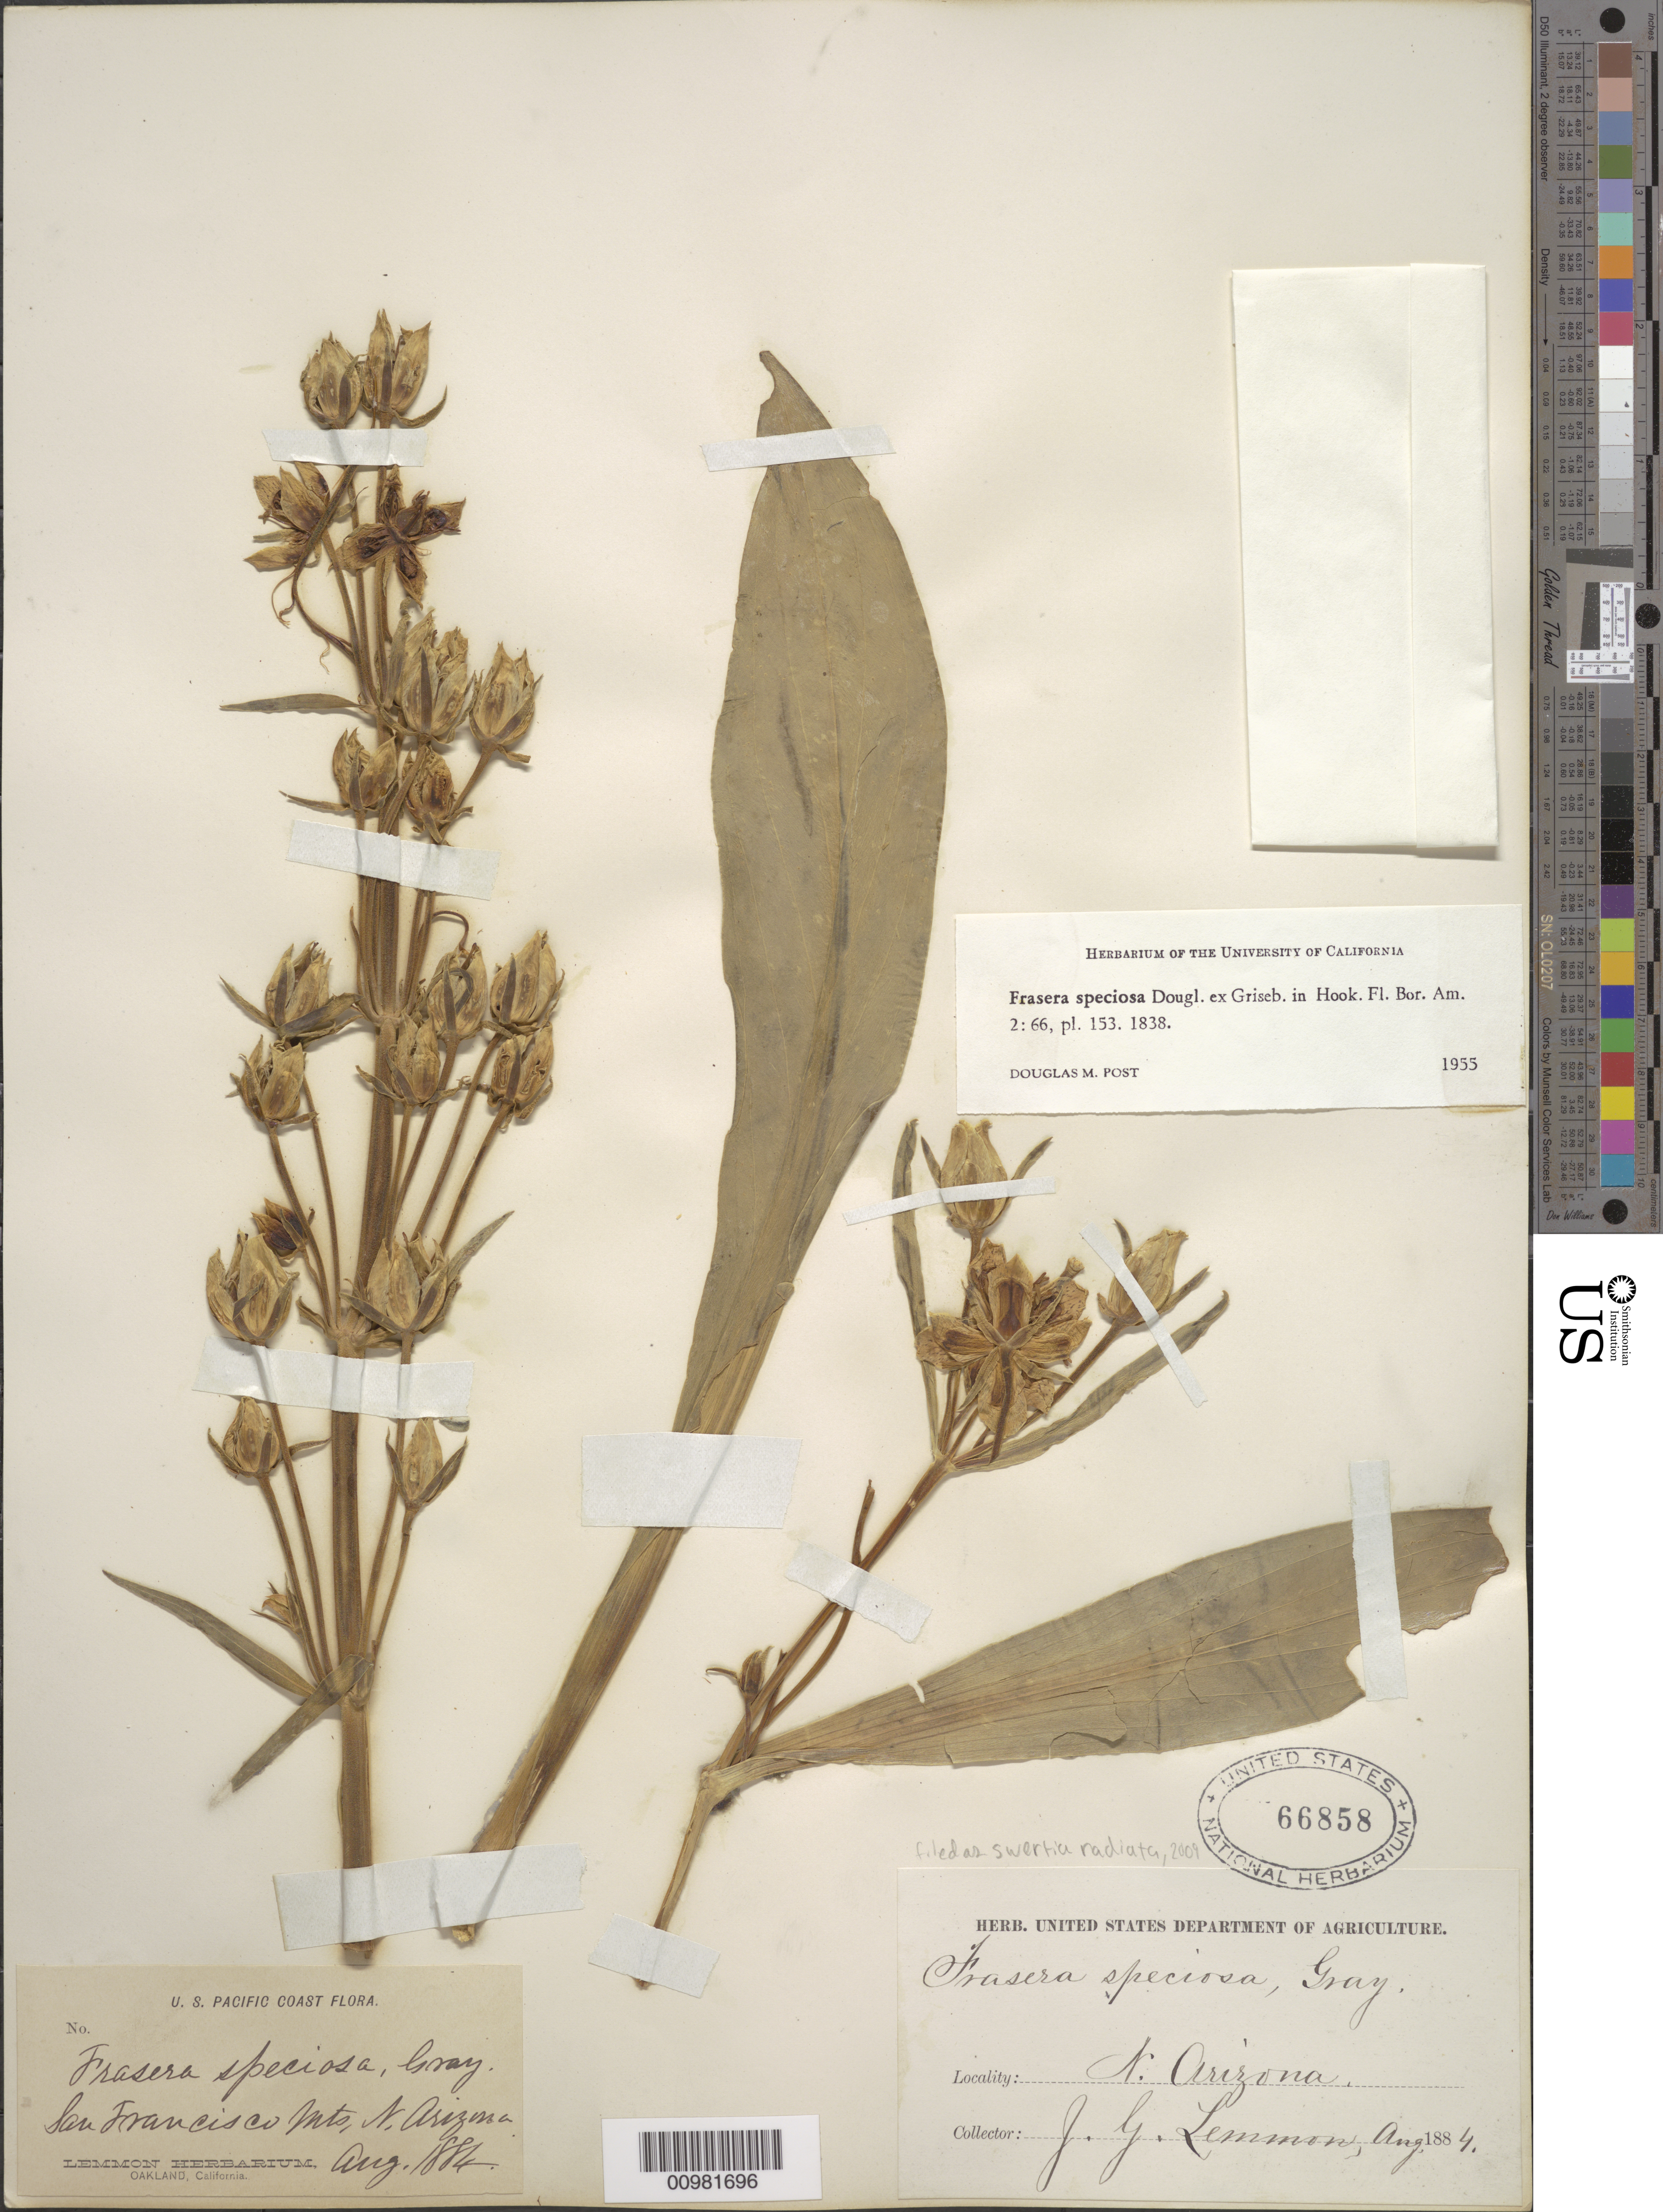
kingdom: Plantae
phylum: Tracheophyta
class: Magnoliopsida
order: Gentianales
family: Gentianaceae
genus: Swertia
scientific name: Swertia radiata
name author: (Kellogg) Kuntze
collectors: J. G. Lemmon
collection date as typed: Aug 1884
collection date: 1884-08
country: United States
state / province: Arizona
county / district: Coconino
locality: San Francisco Mts.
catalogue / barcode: US 66858